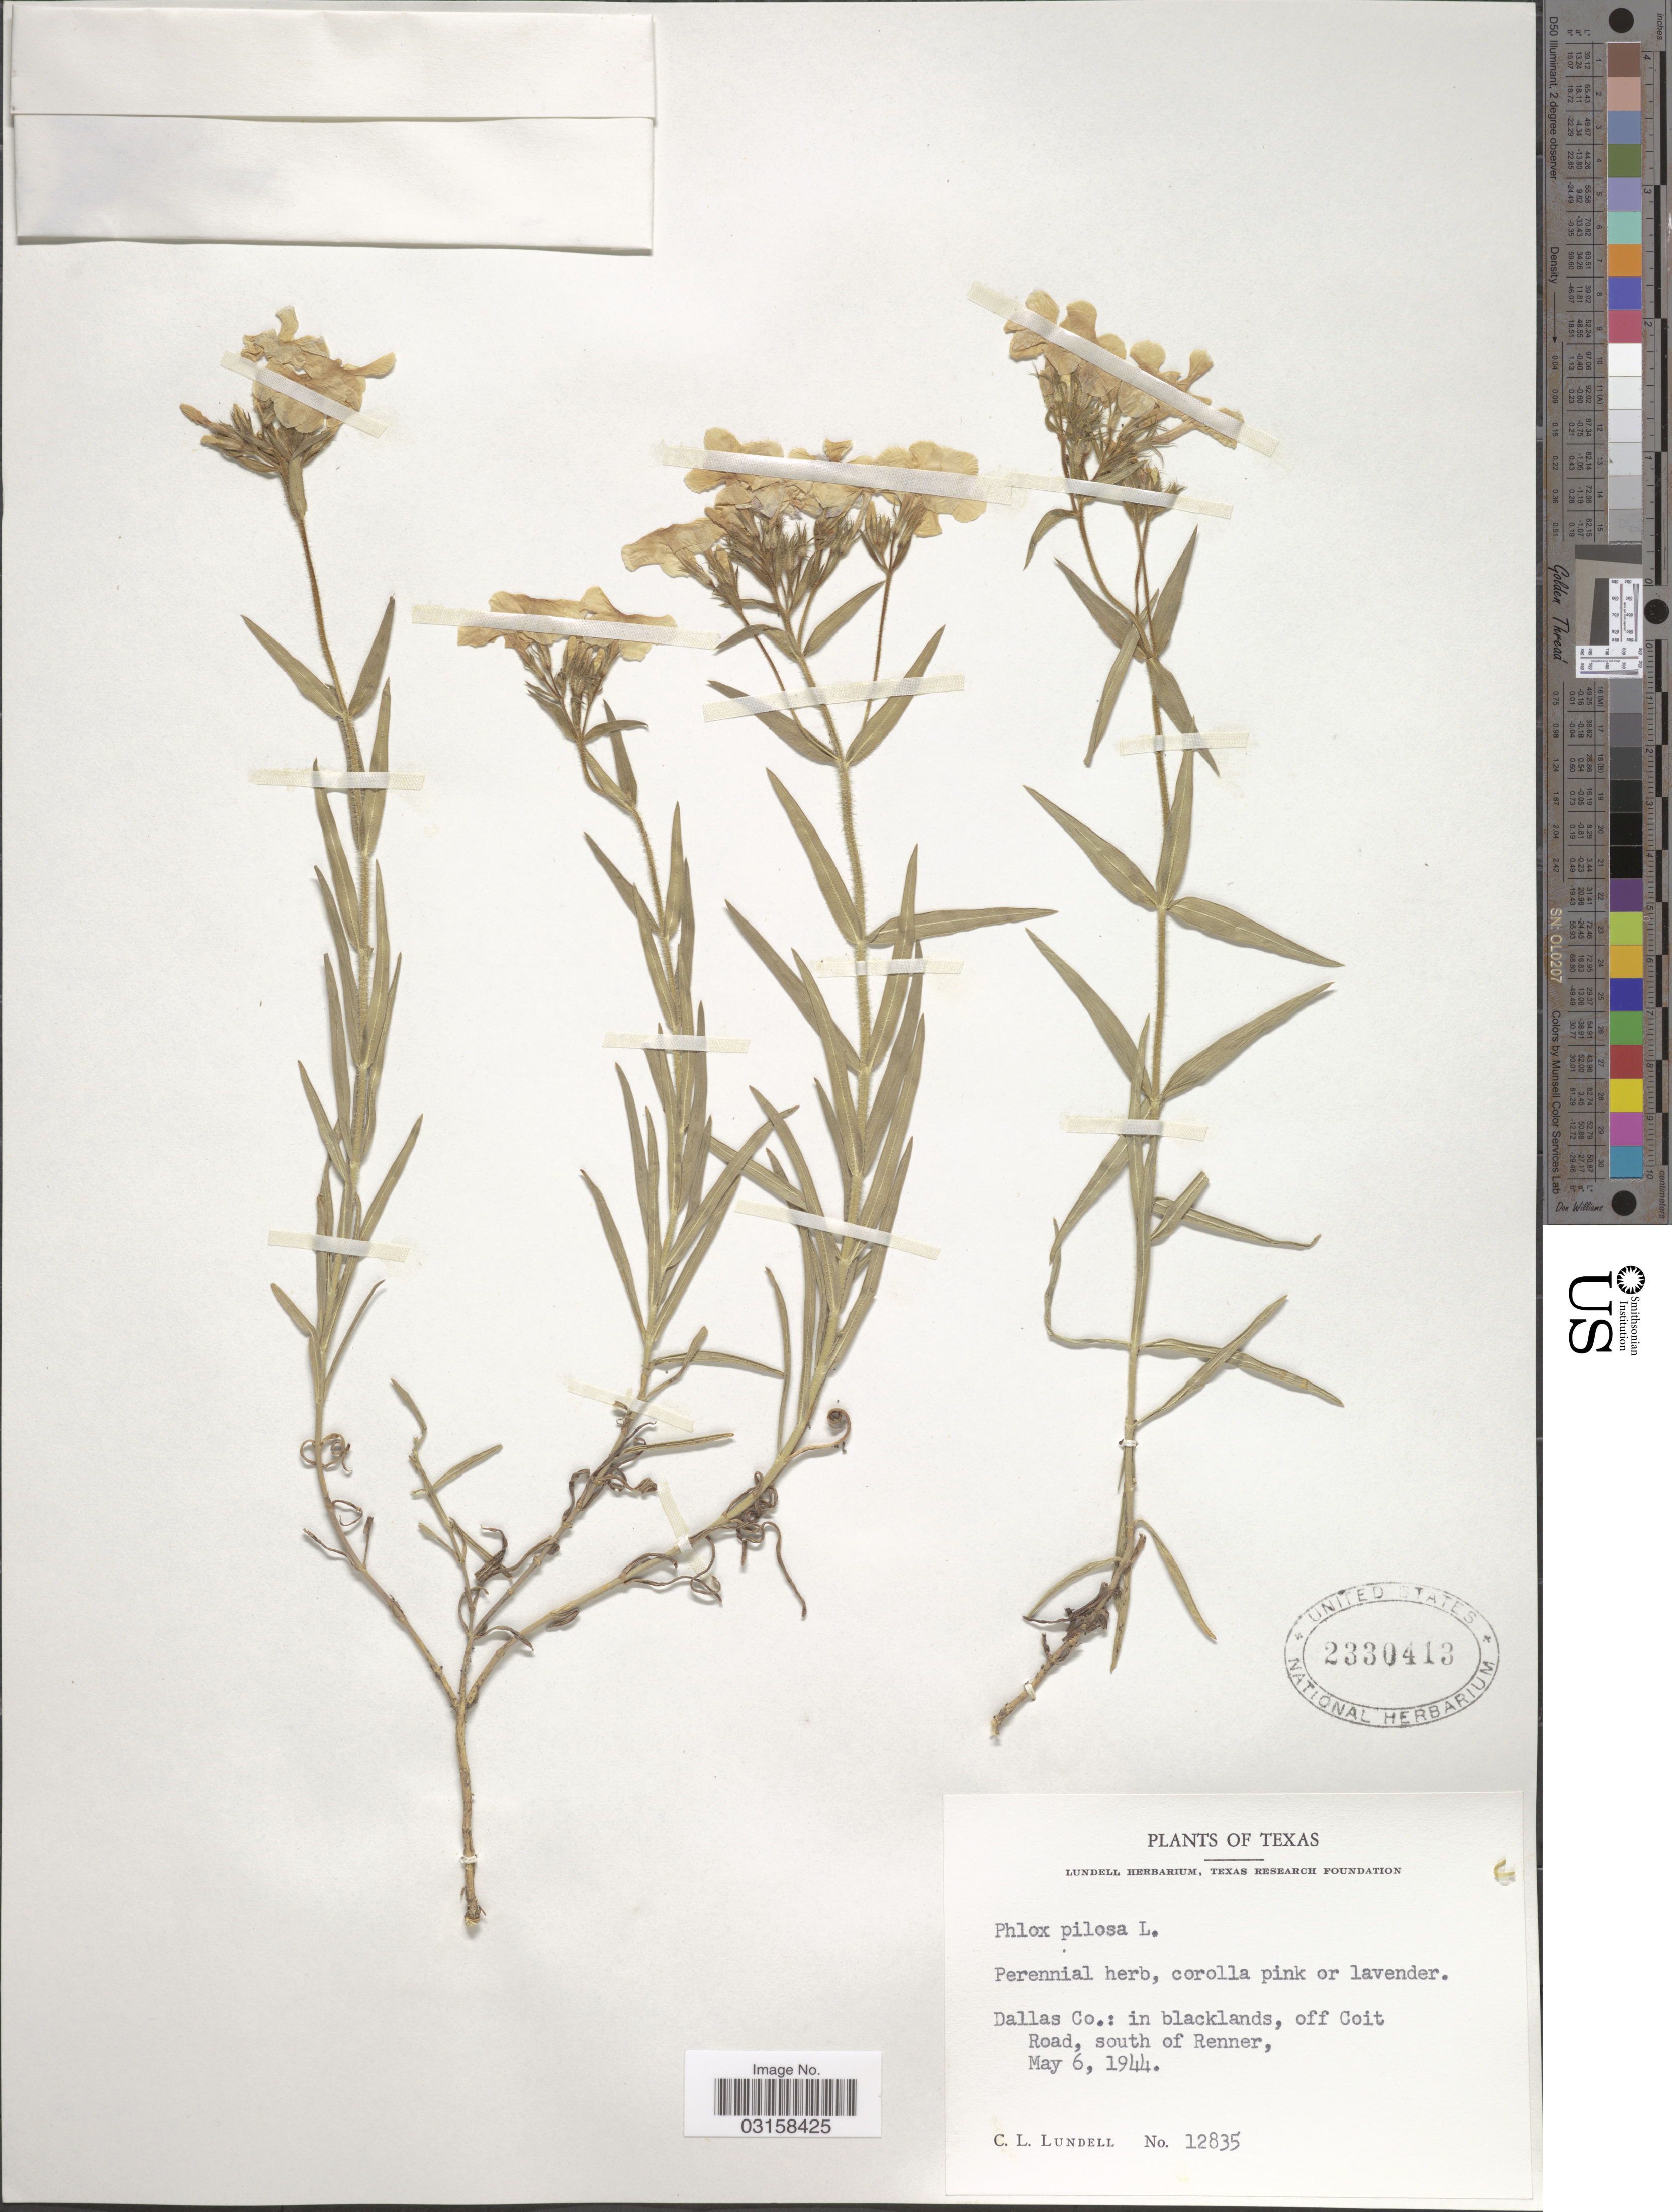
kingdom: Plantae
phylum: Tracheophyta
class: Magnoliopsida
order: Ericales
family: Polemoniaceae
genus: Phlox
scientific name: Phlox pilosa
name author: L.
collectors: C. L. Lundell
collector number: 12835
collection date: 1944-05-06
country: United States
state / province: Texas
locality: Dallas Co.: in blacklands, off Coit Road, south of Renner.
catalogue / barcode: US 2330413